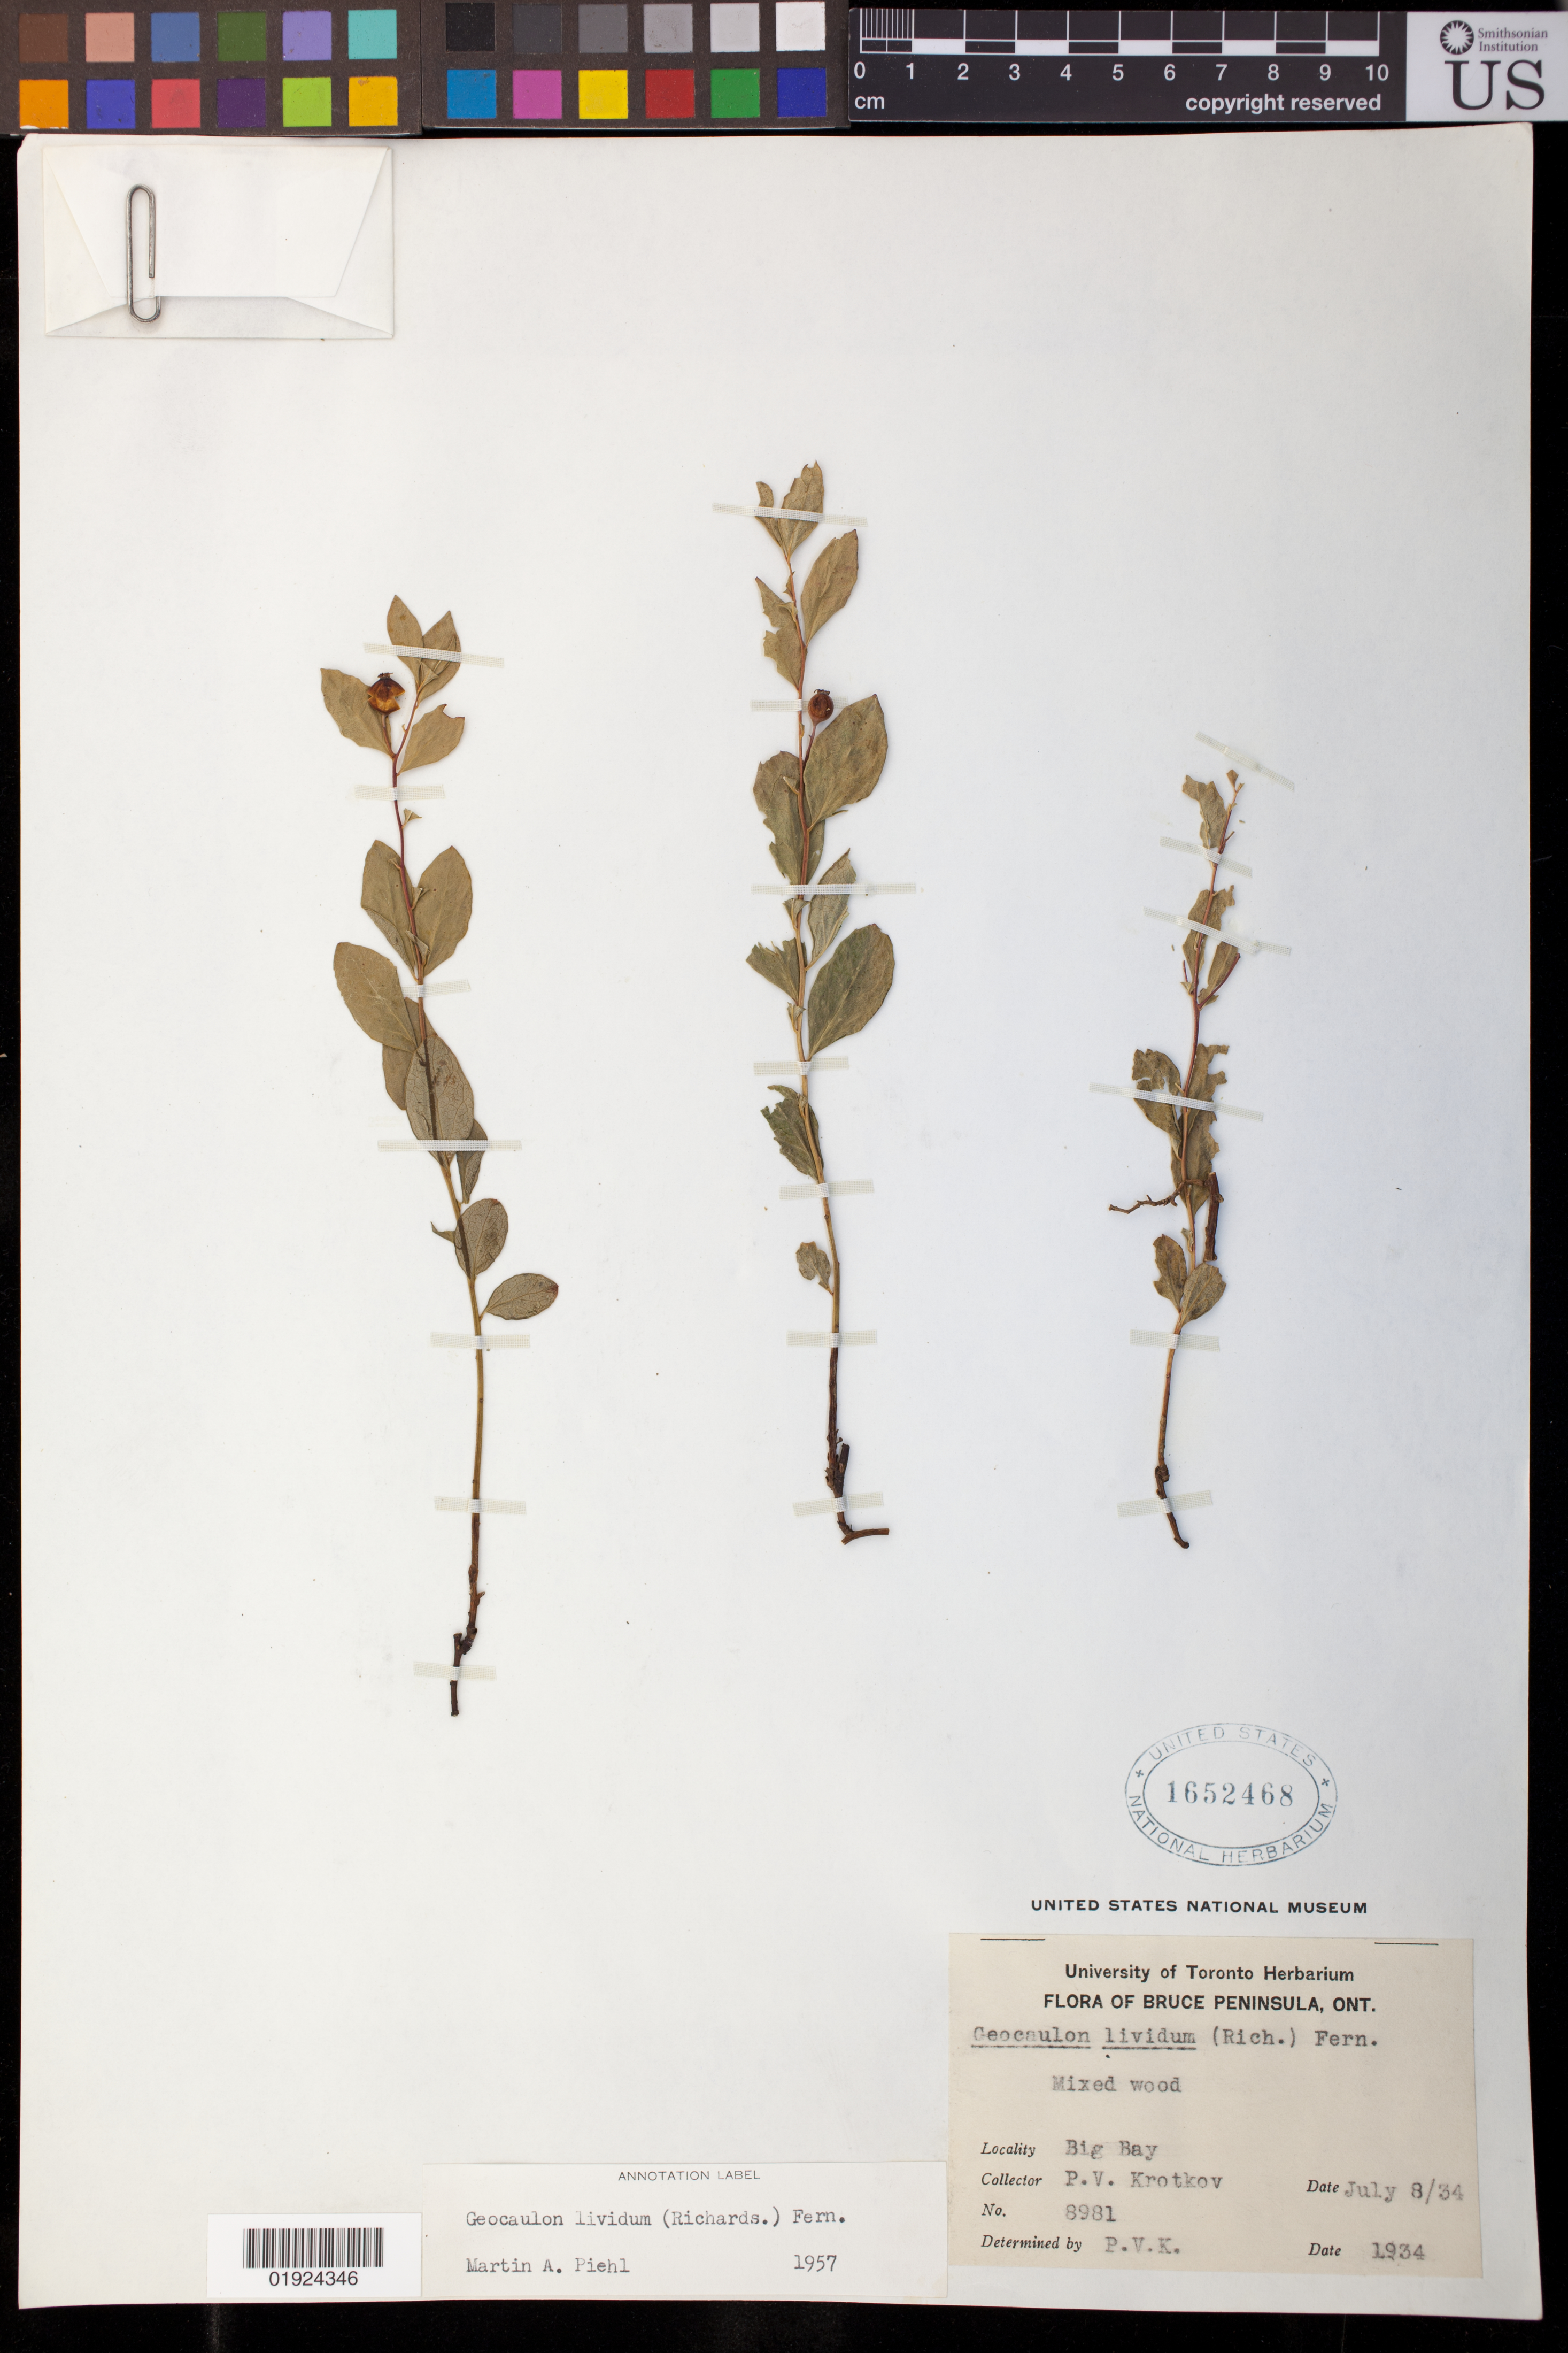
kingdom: Plantae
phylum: Tracheophyta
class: Magnoliopsida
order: Santalales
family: Comandraceae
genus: Geocaulon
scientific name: Geocaulon lividum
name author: (Richardson) Fernald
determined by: Piehl, M. A.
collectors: P. V. Krotkov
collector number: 8981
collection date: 1934-07-08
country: Canada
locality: Big Bay, Bruce Peninsula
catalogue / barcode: US 1652468